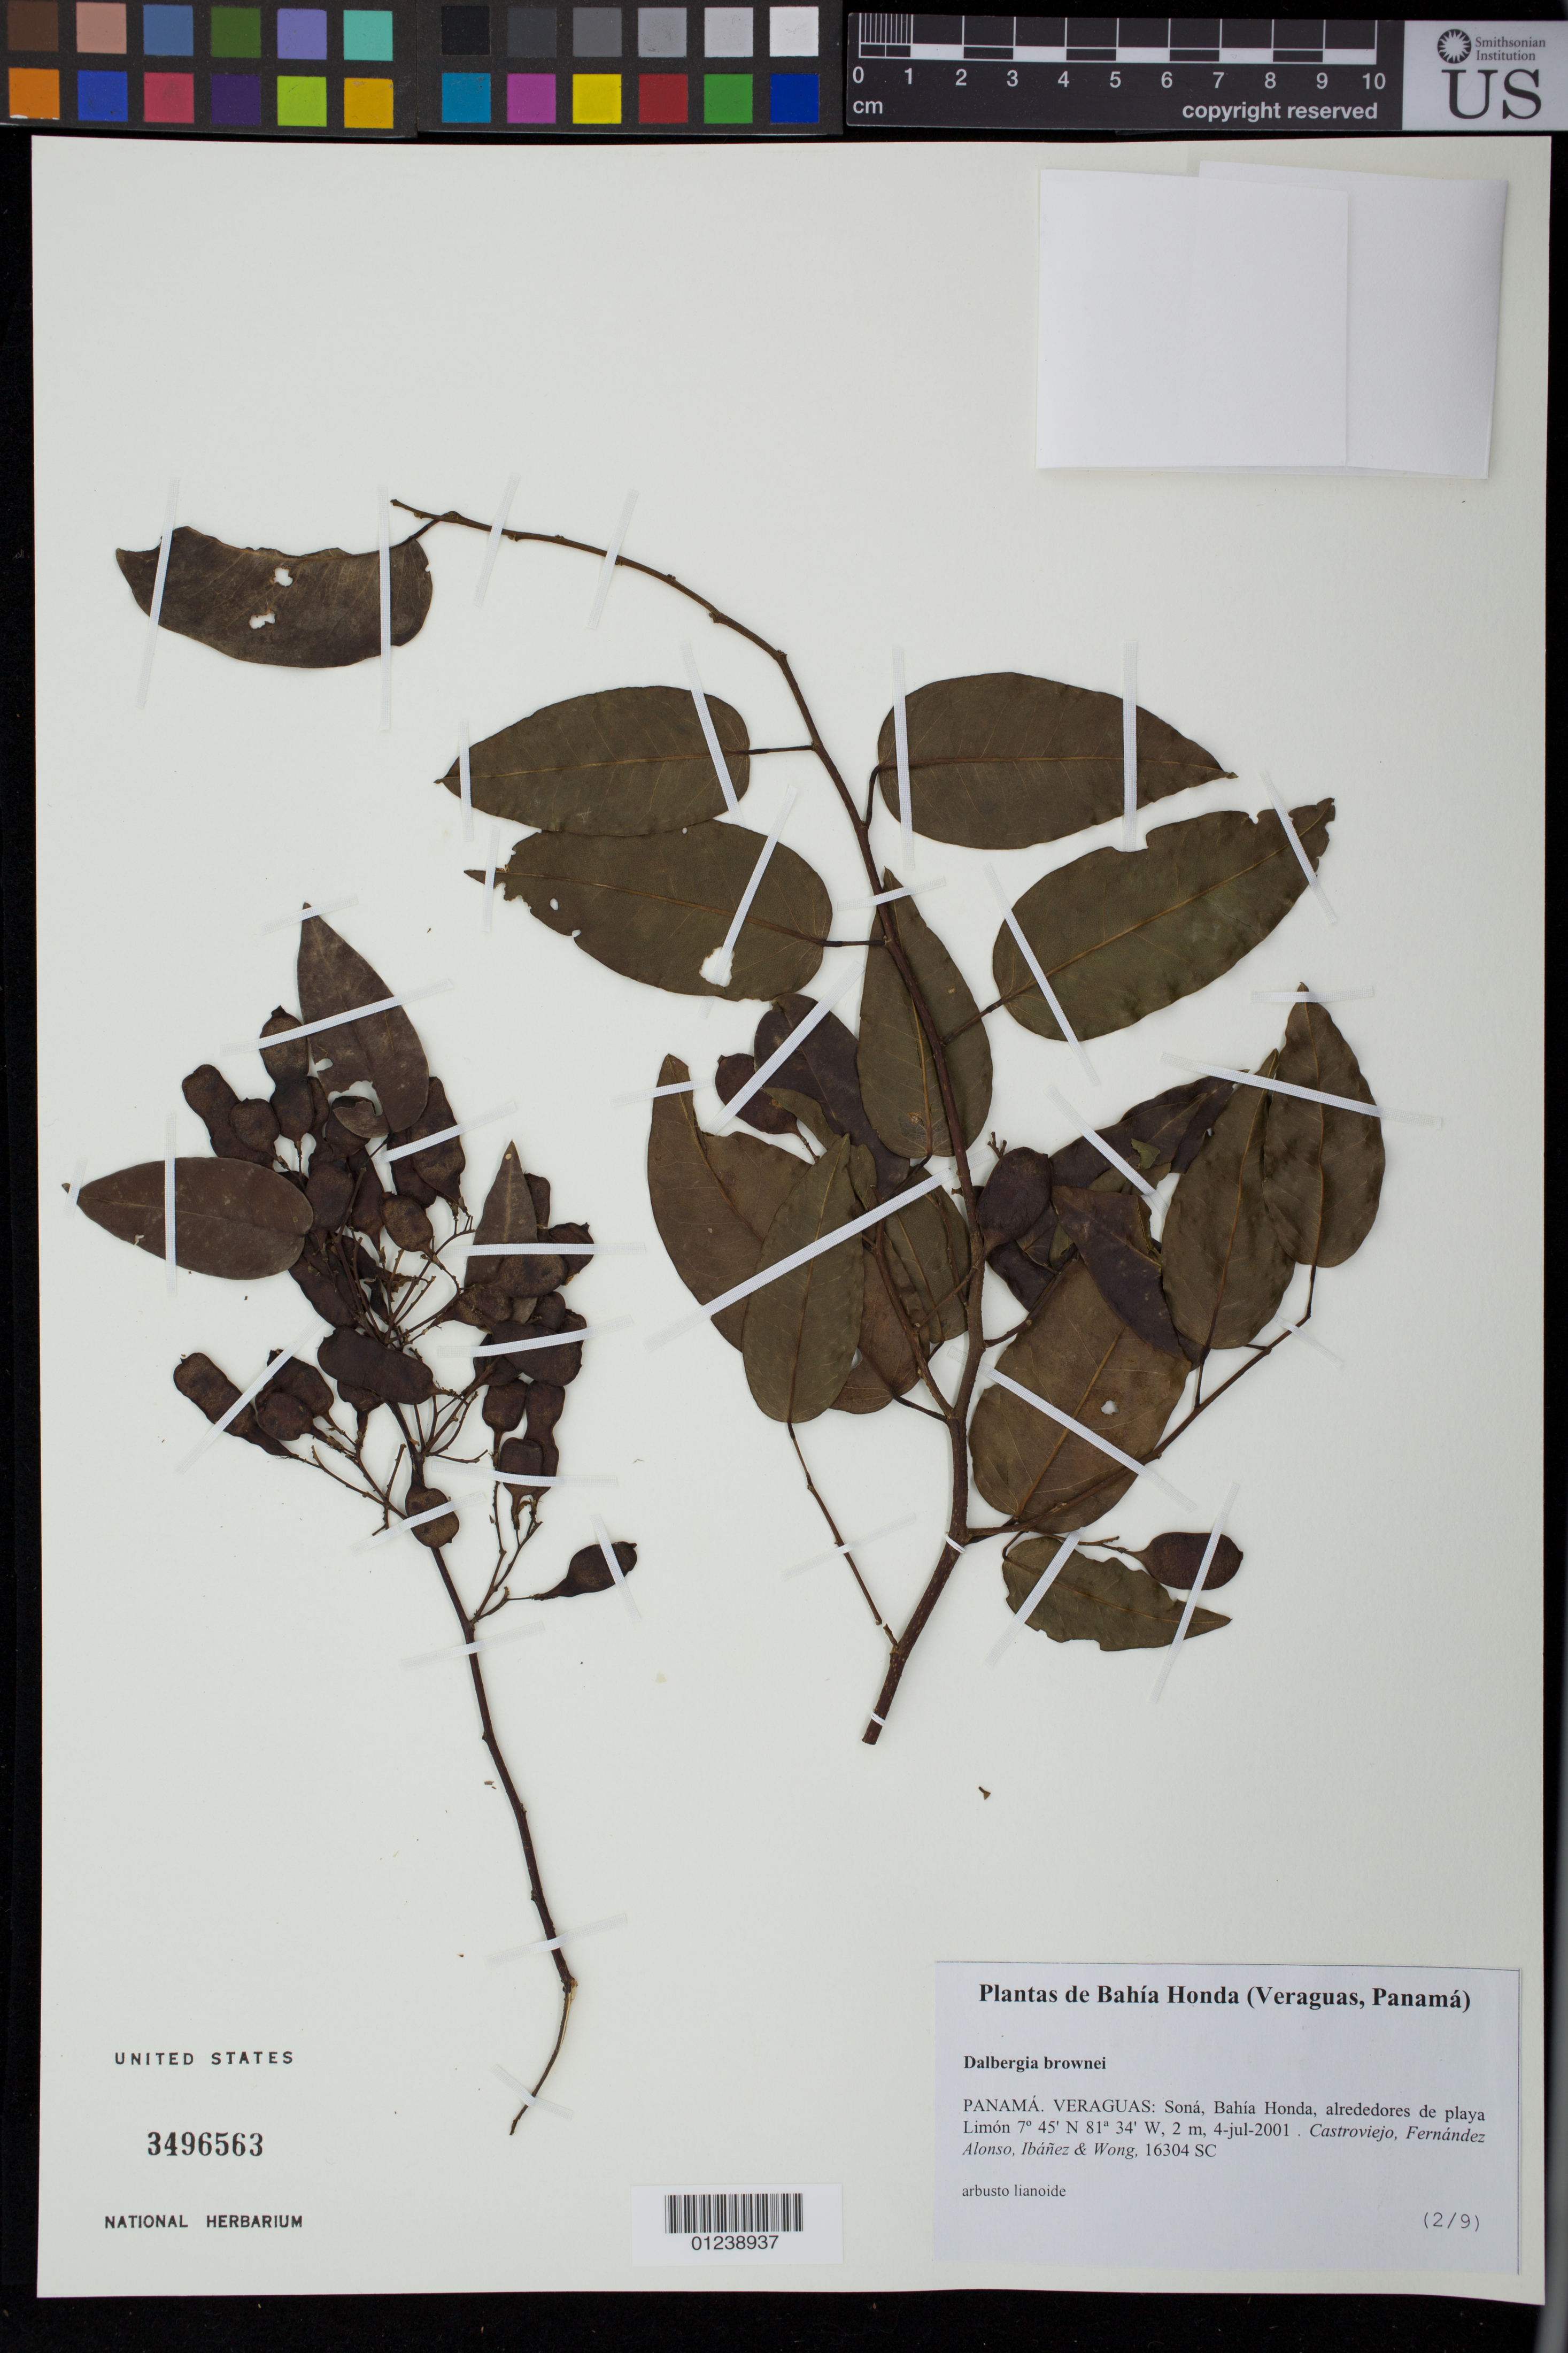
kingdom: Plantae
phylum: Tracheophyta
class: Magnoliopsida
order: Fabales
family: Fabaceae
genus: Dalbergia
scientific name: Dalbergia brownei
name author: (Jacq.) Schinz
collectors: Castroviejo, --, F. Alonso, Ibáñez & -. Wong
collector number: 16304 SC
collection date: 2001-07-04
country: Panama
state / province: Veraguas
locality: Sona, Bahia Honda, alrededores de playa Limon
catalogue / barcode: US 3496563